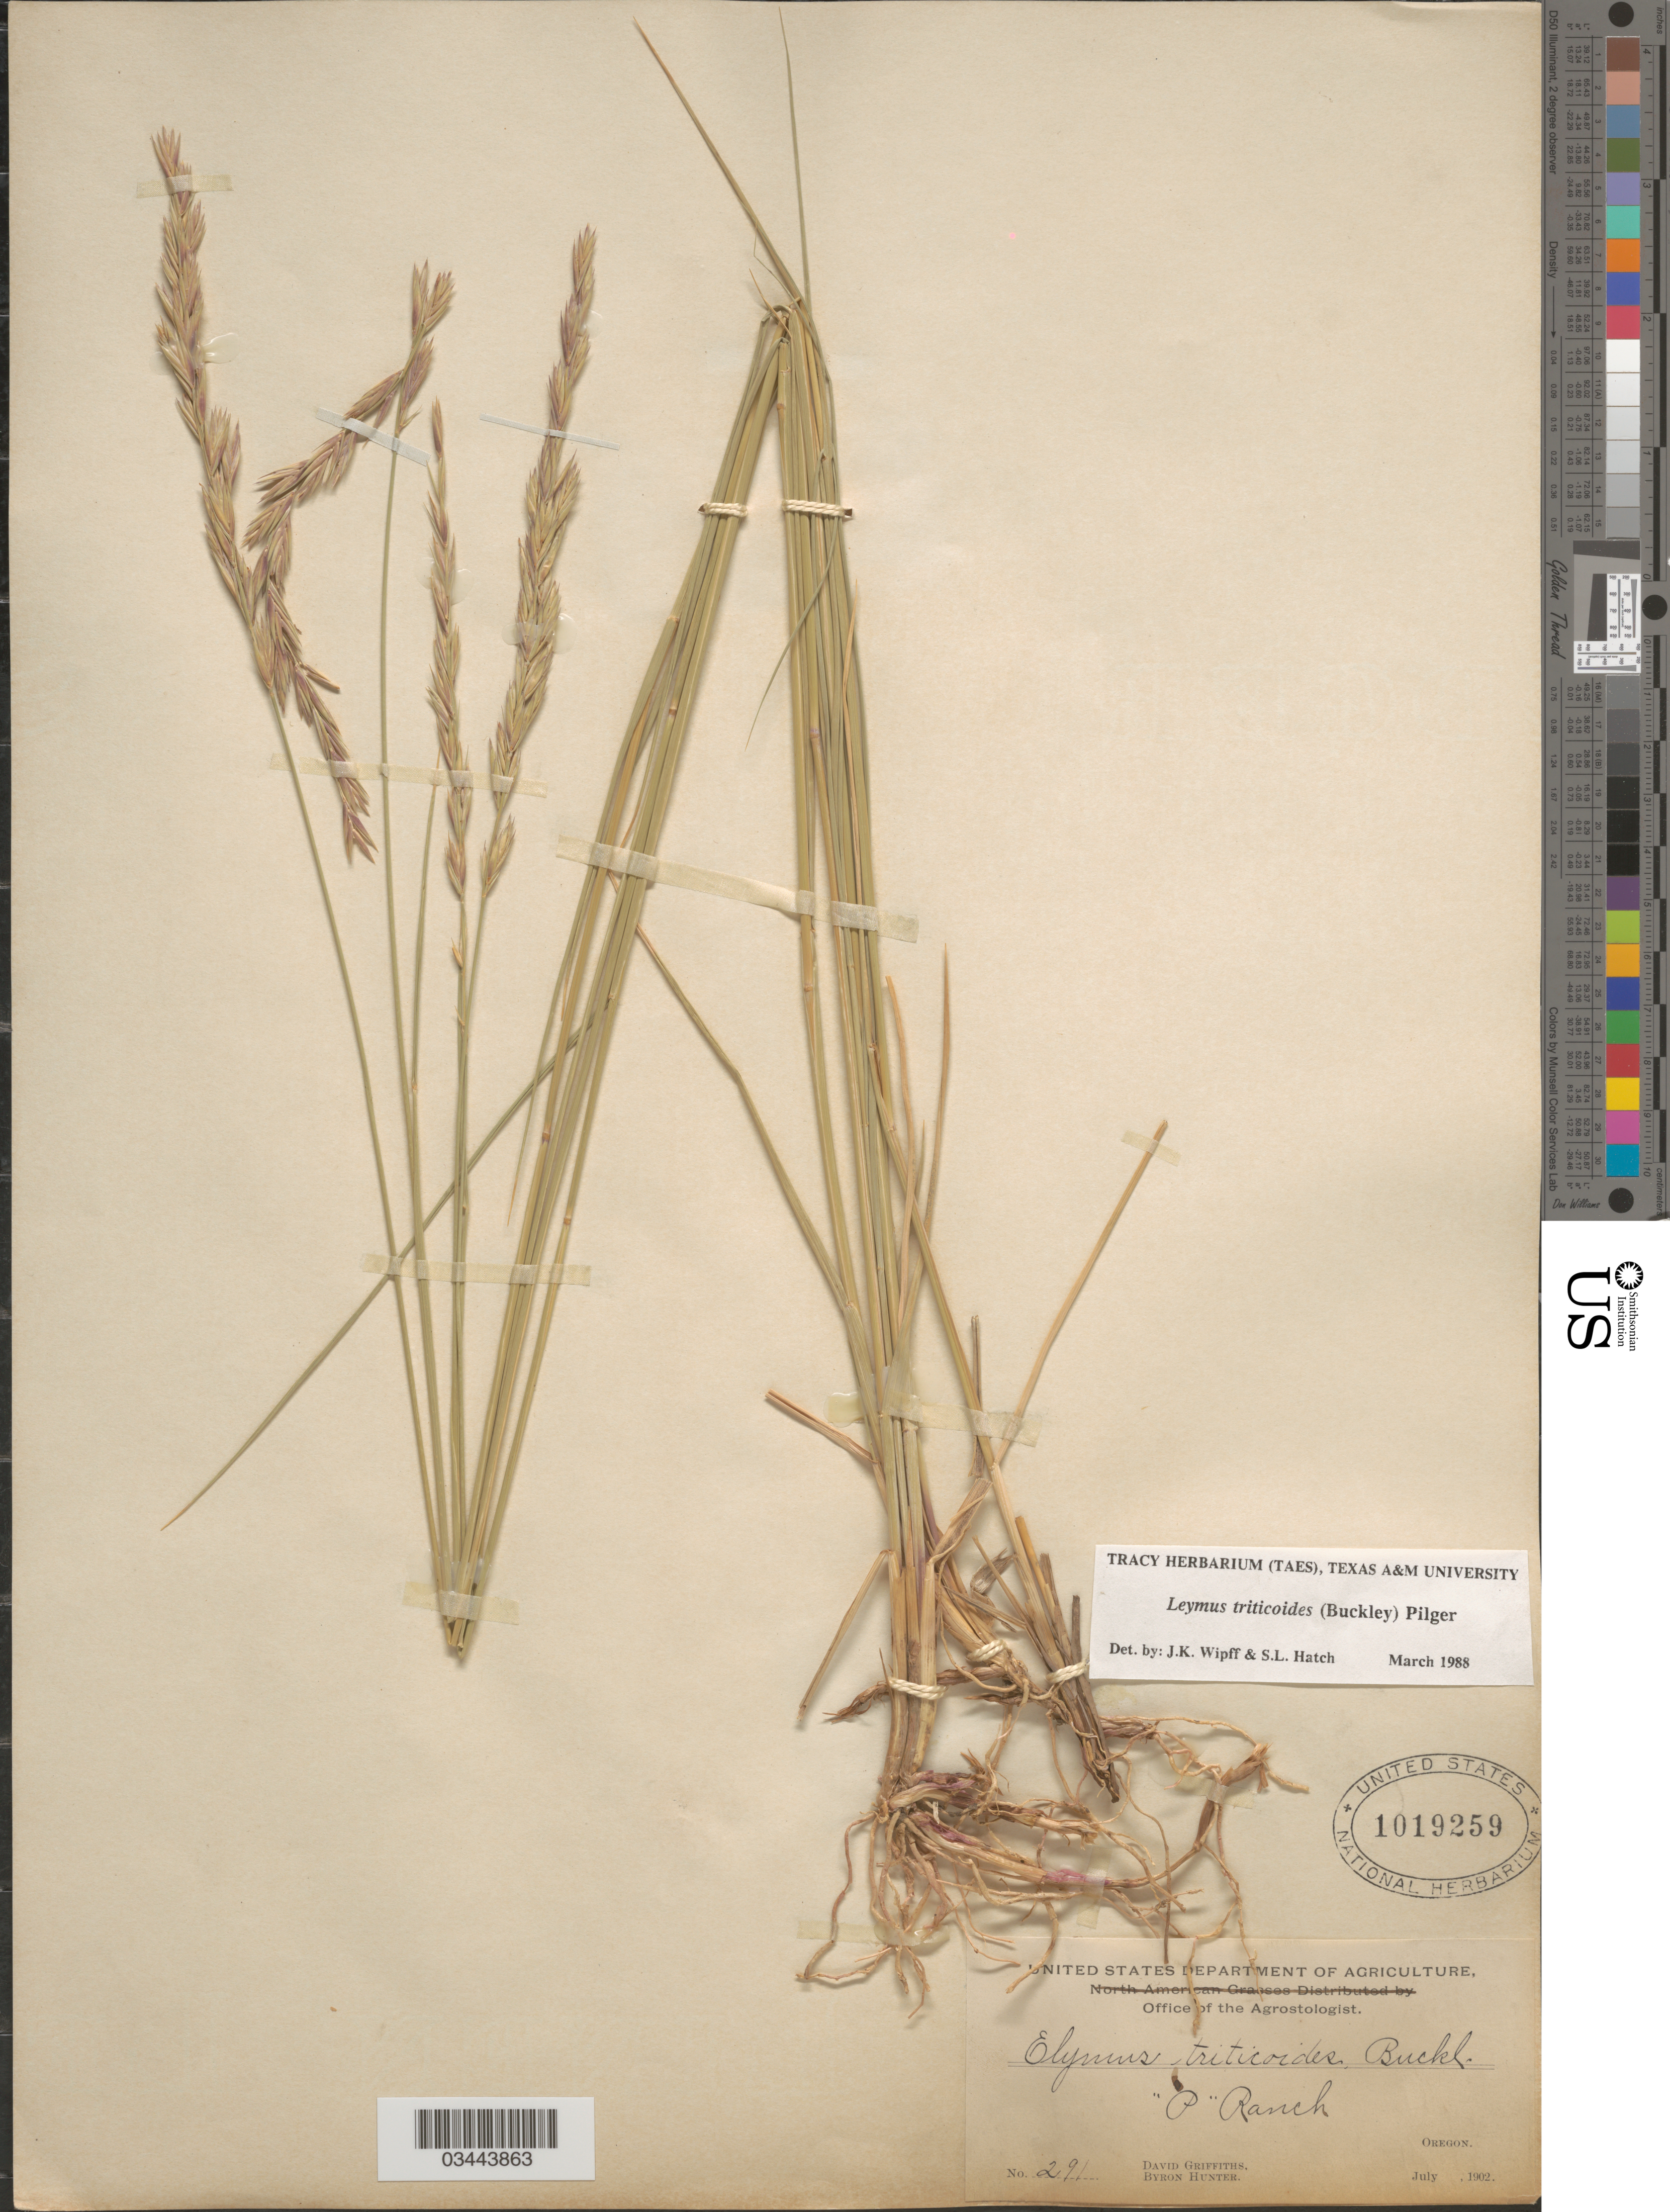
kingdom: Plantae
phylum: Tracheophyta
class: Liliopsida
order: Poales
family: Poaceae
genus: Leymus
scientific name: Leymus triticoides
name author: (Buckley) Pilg.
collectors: D. Griffiths & B. Hunter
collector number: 291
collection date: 1902-07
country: United States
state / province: Oregon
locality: P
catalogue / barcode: US 1019259